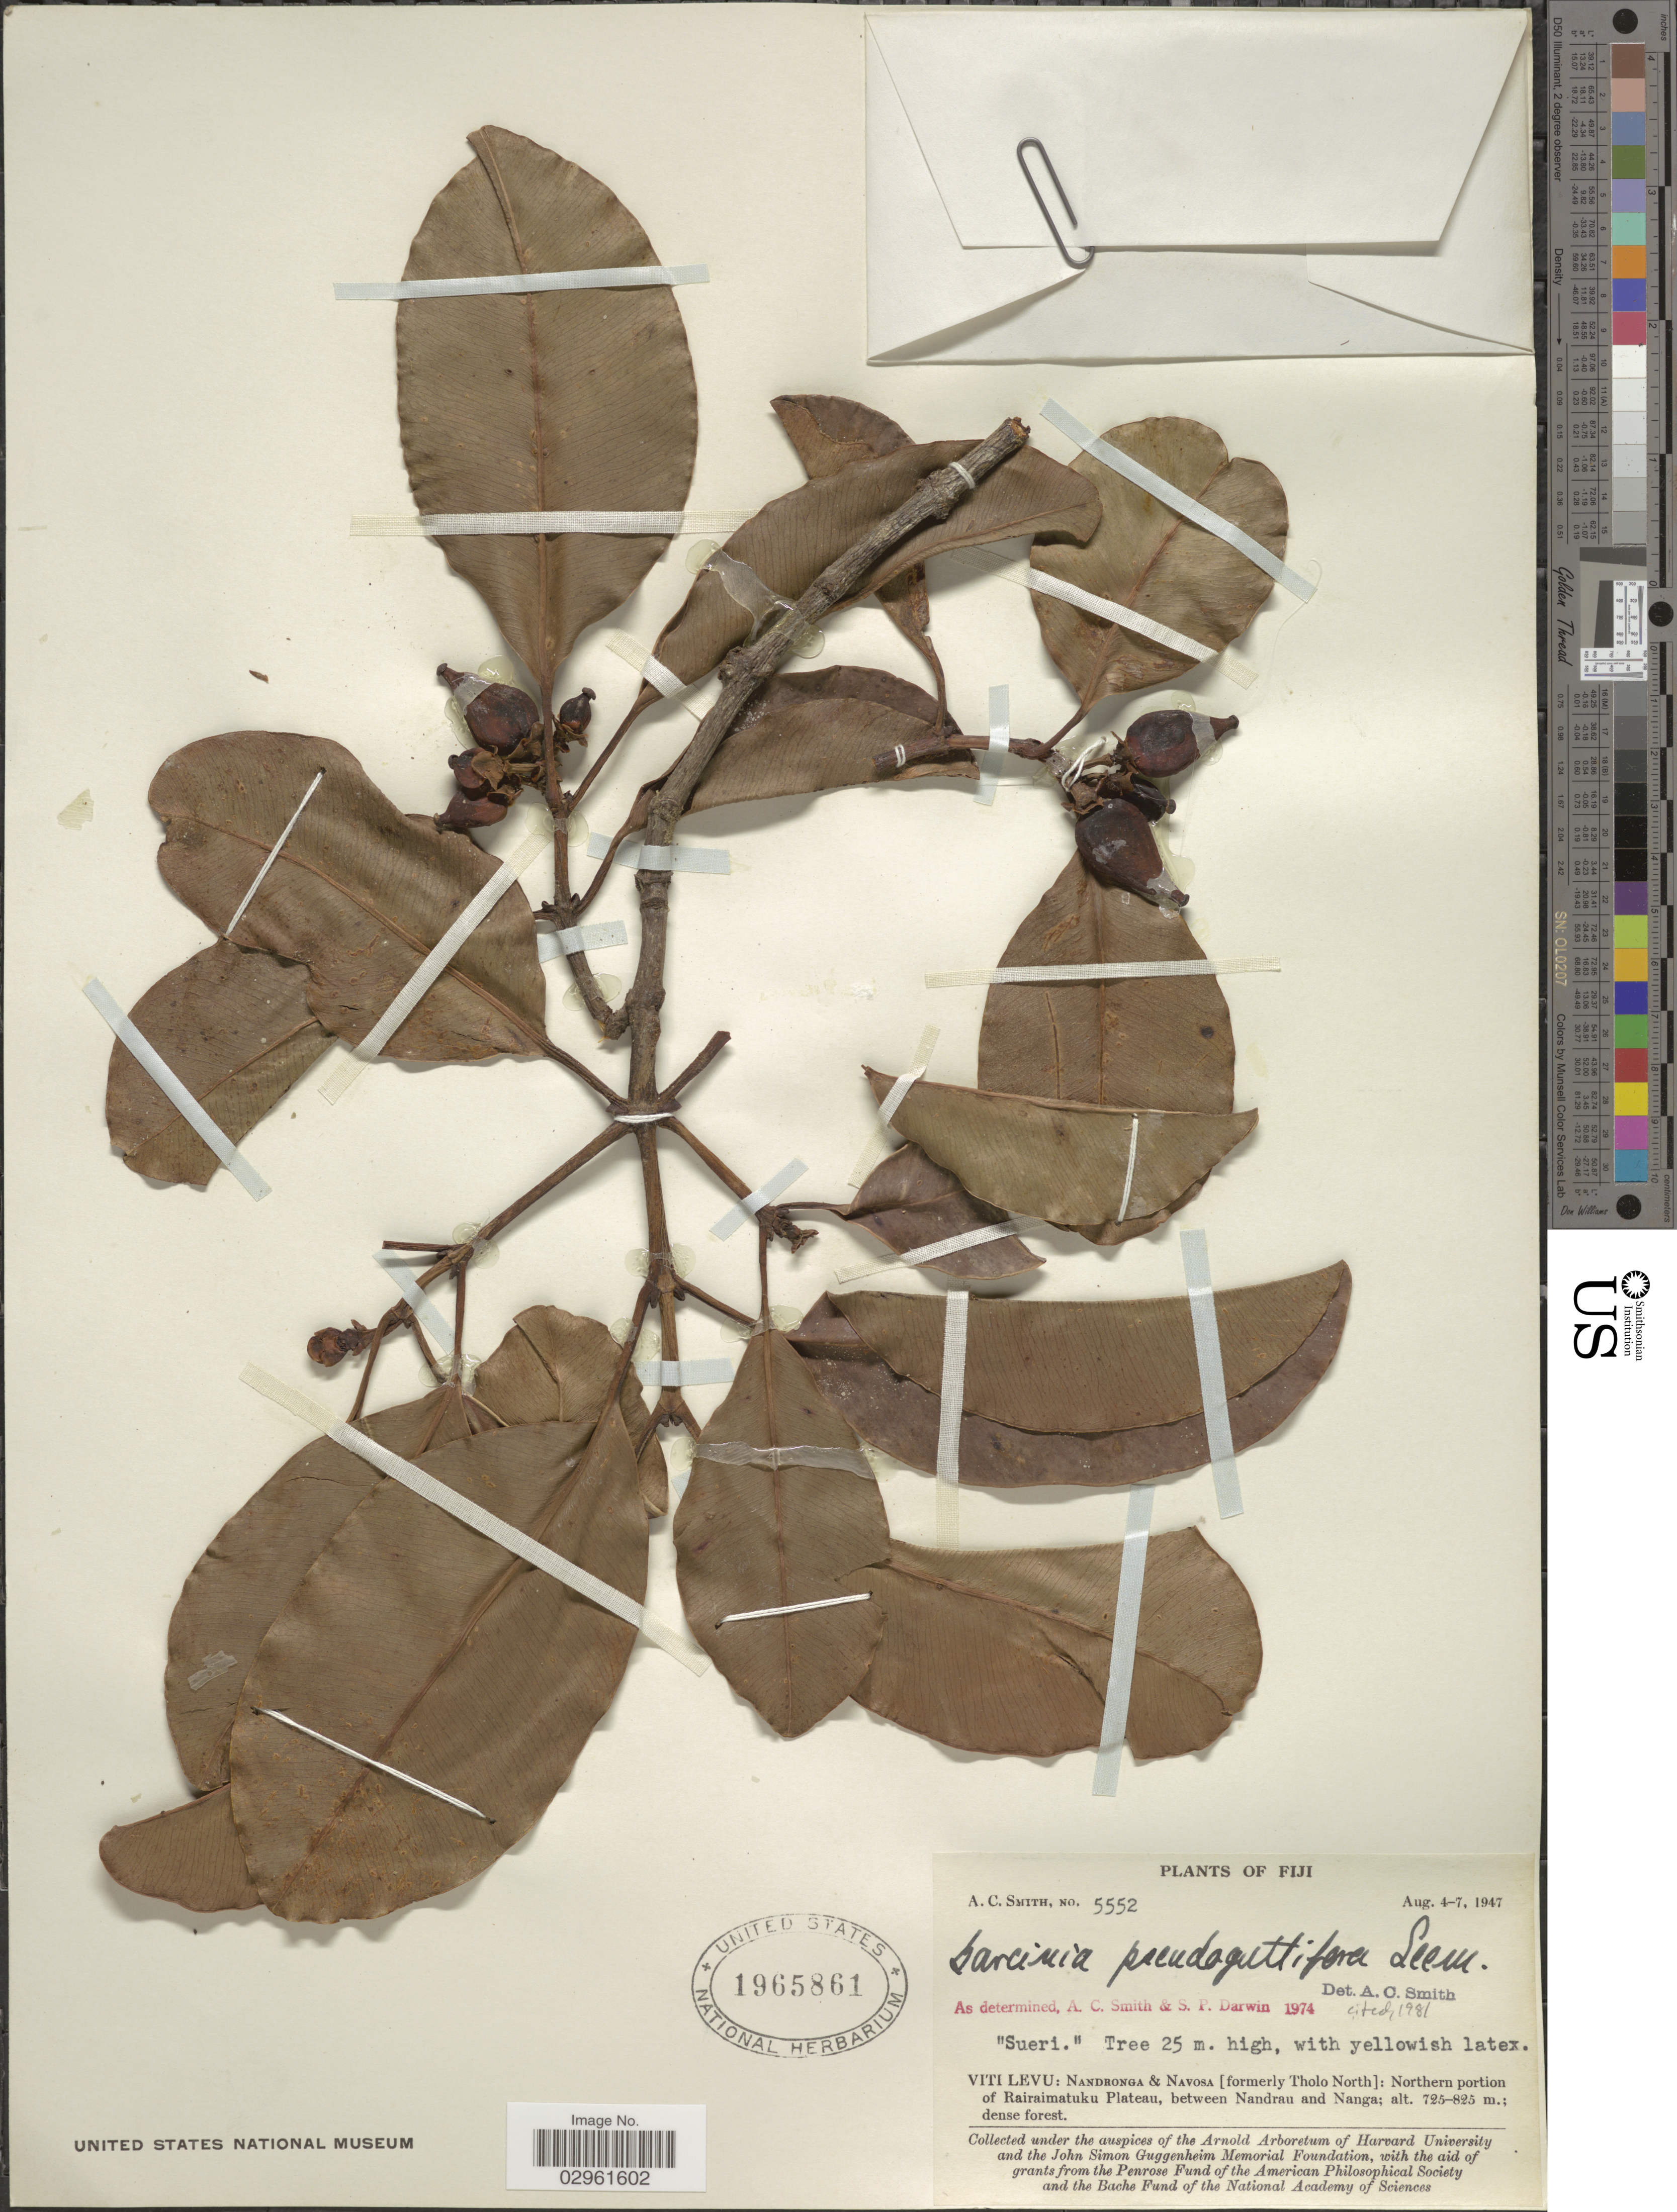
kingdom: Plantae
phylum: Tracheophyta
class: Magnoliopsida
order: Malpighiales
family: Clusiaceae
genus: Garcinia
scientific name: Garcinia pseudoguttifera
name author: Seem.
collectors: A. C. Smith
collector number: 5552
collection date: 1947-08-04/1947-08-07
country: Fiji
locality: Viti Levu: Nandronga & Navosa [formerly Tholo North]: Northern portion of Rairaimatuku Plateau, between Nandrau and Nanga.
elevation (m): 725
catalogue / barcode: US 1965861